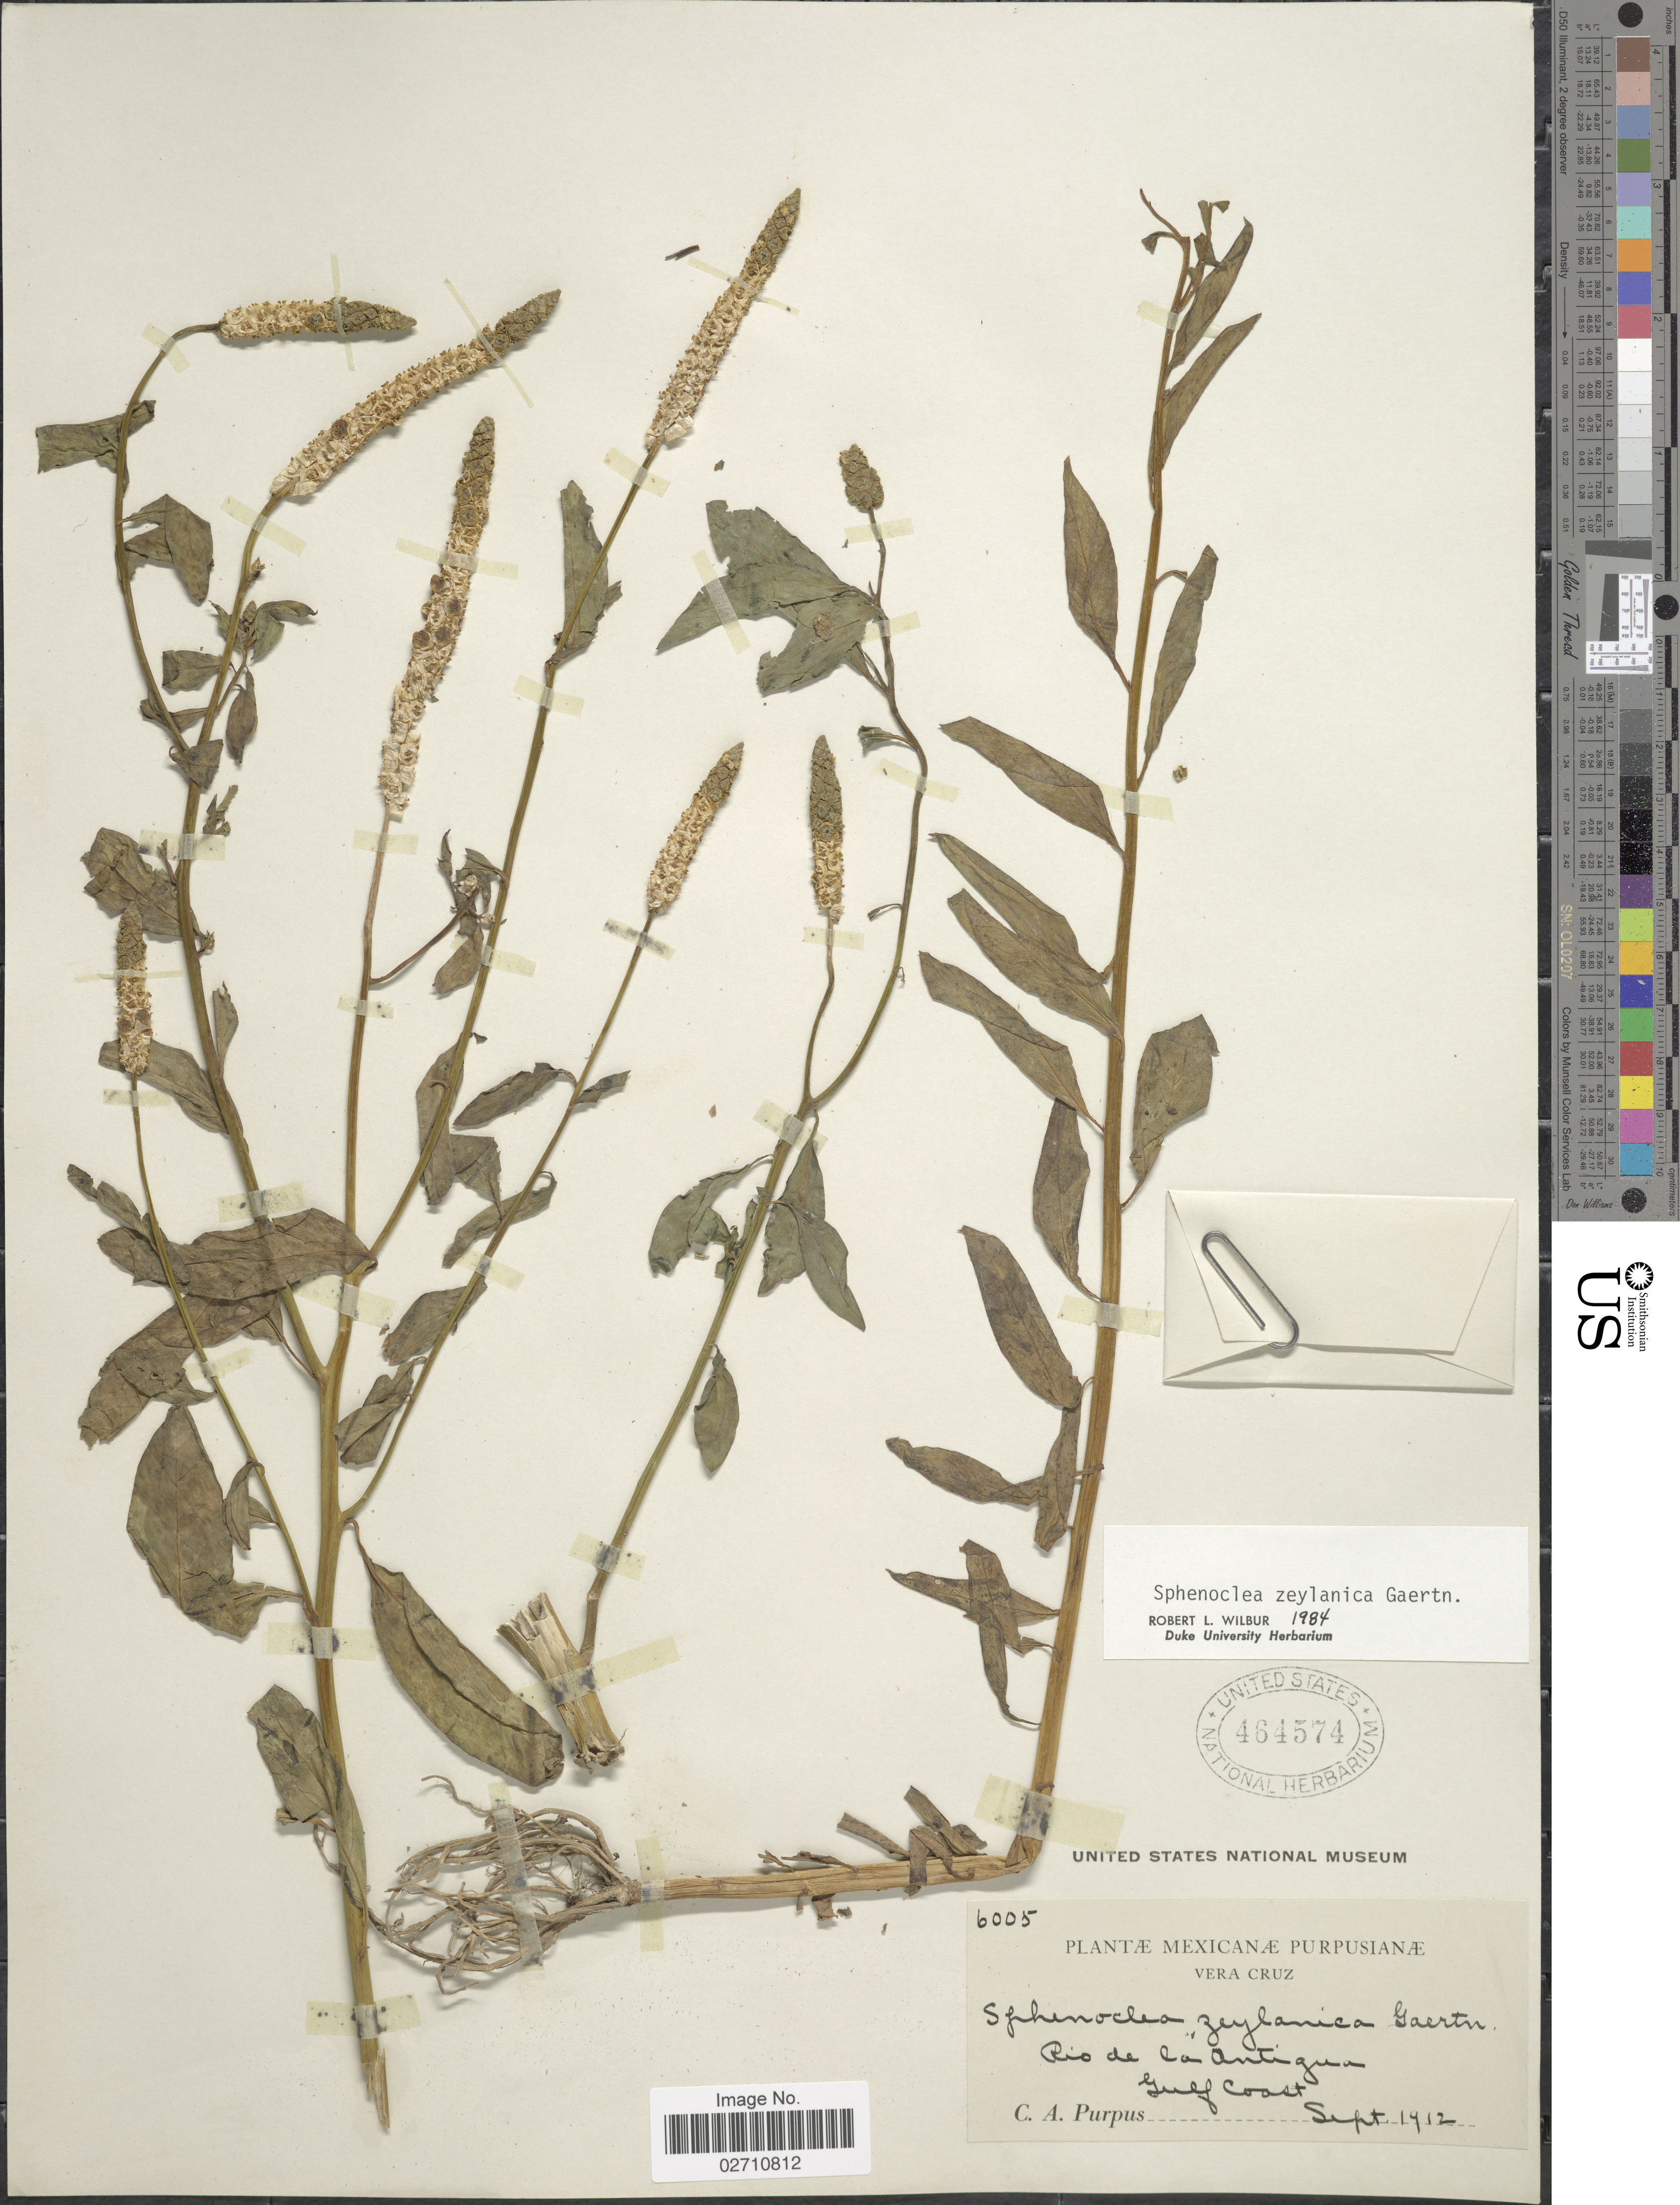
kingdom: Plantae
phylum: Tracheophyta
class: Magnoliopsida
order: Solanales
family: Sphenocleaceae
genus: Sphenoclea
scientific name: Sphenoclea zeylanica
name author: Gaertn.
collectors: C. A. Purpus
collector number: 6005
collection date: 1912-09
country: Mexico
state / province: Veracruz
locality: Vera Cruz. Rio de la Antigua. Gulf Coast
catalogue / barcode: US 464574